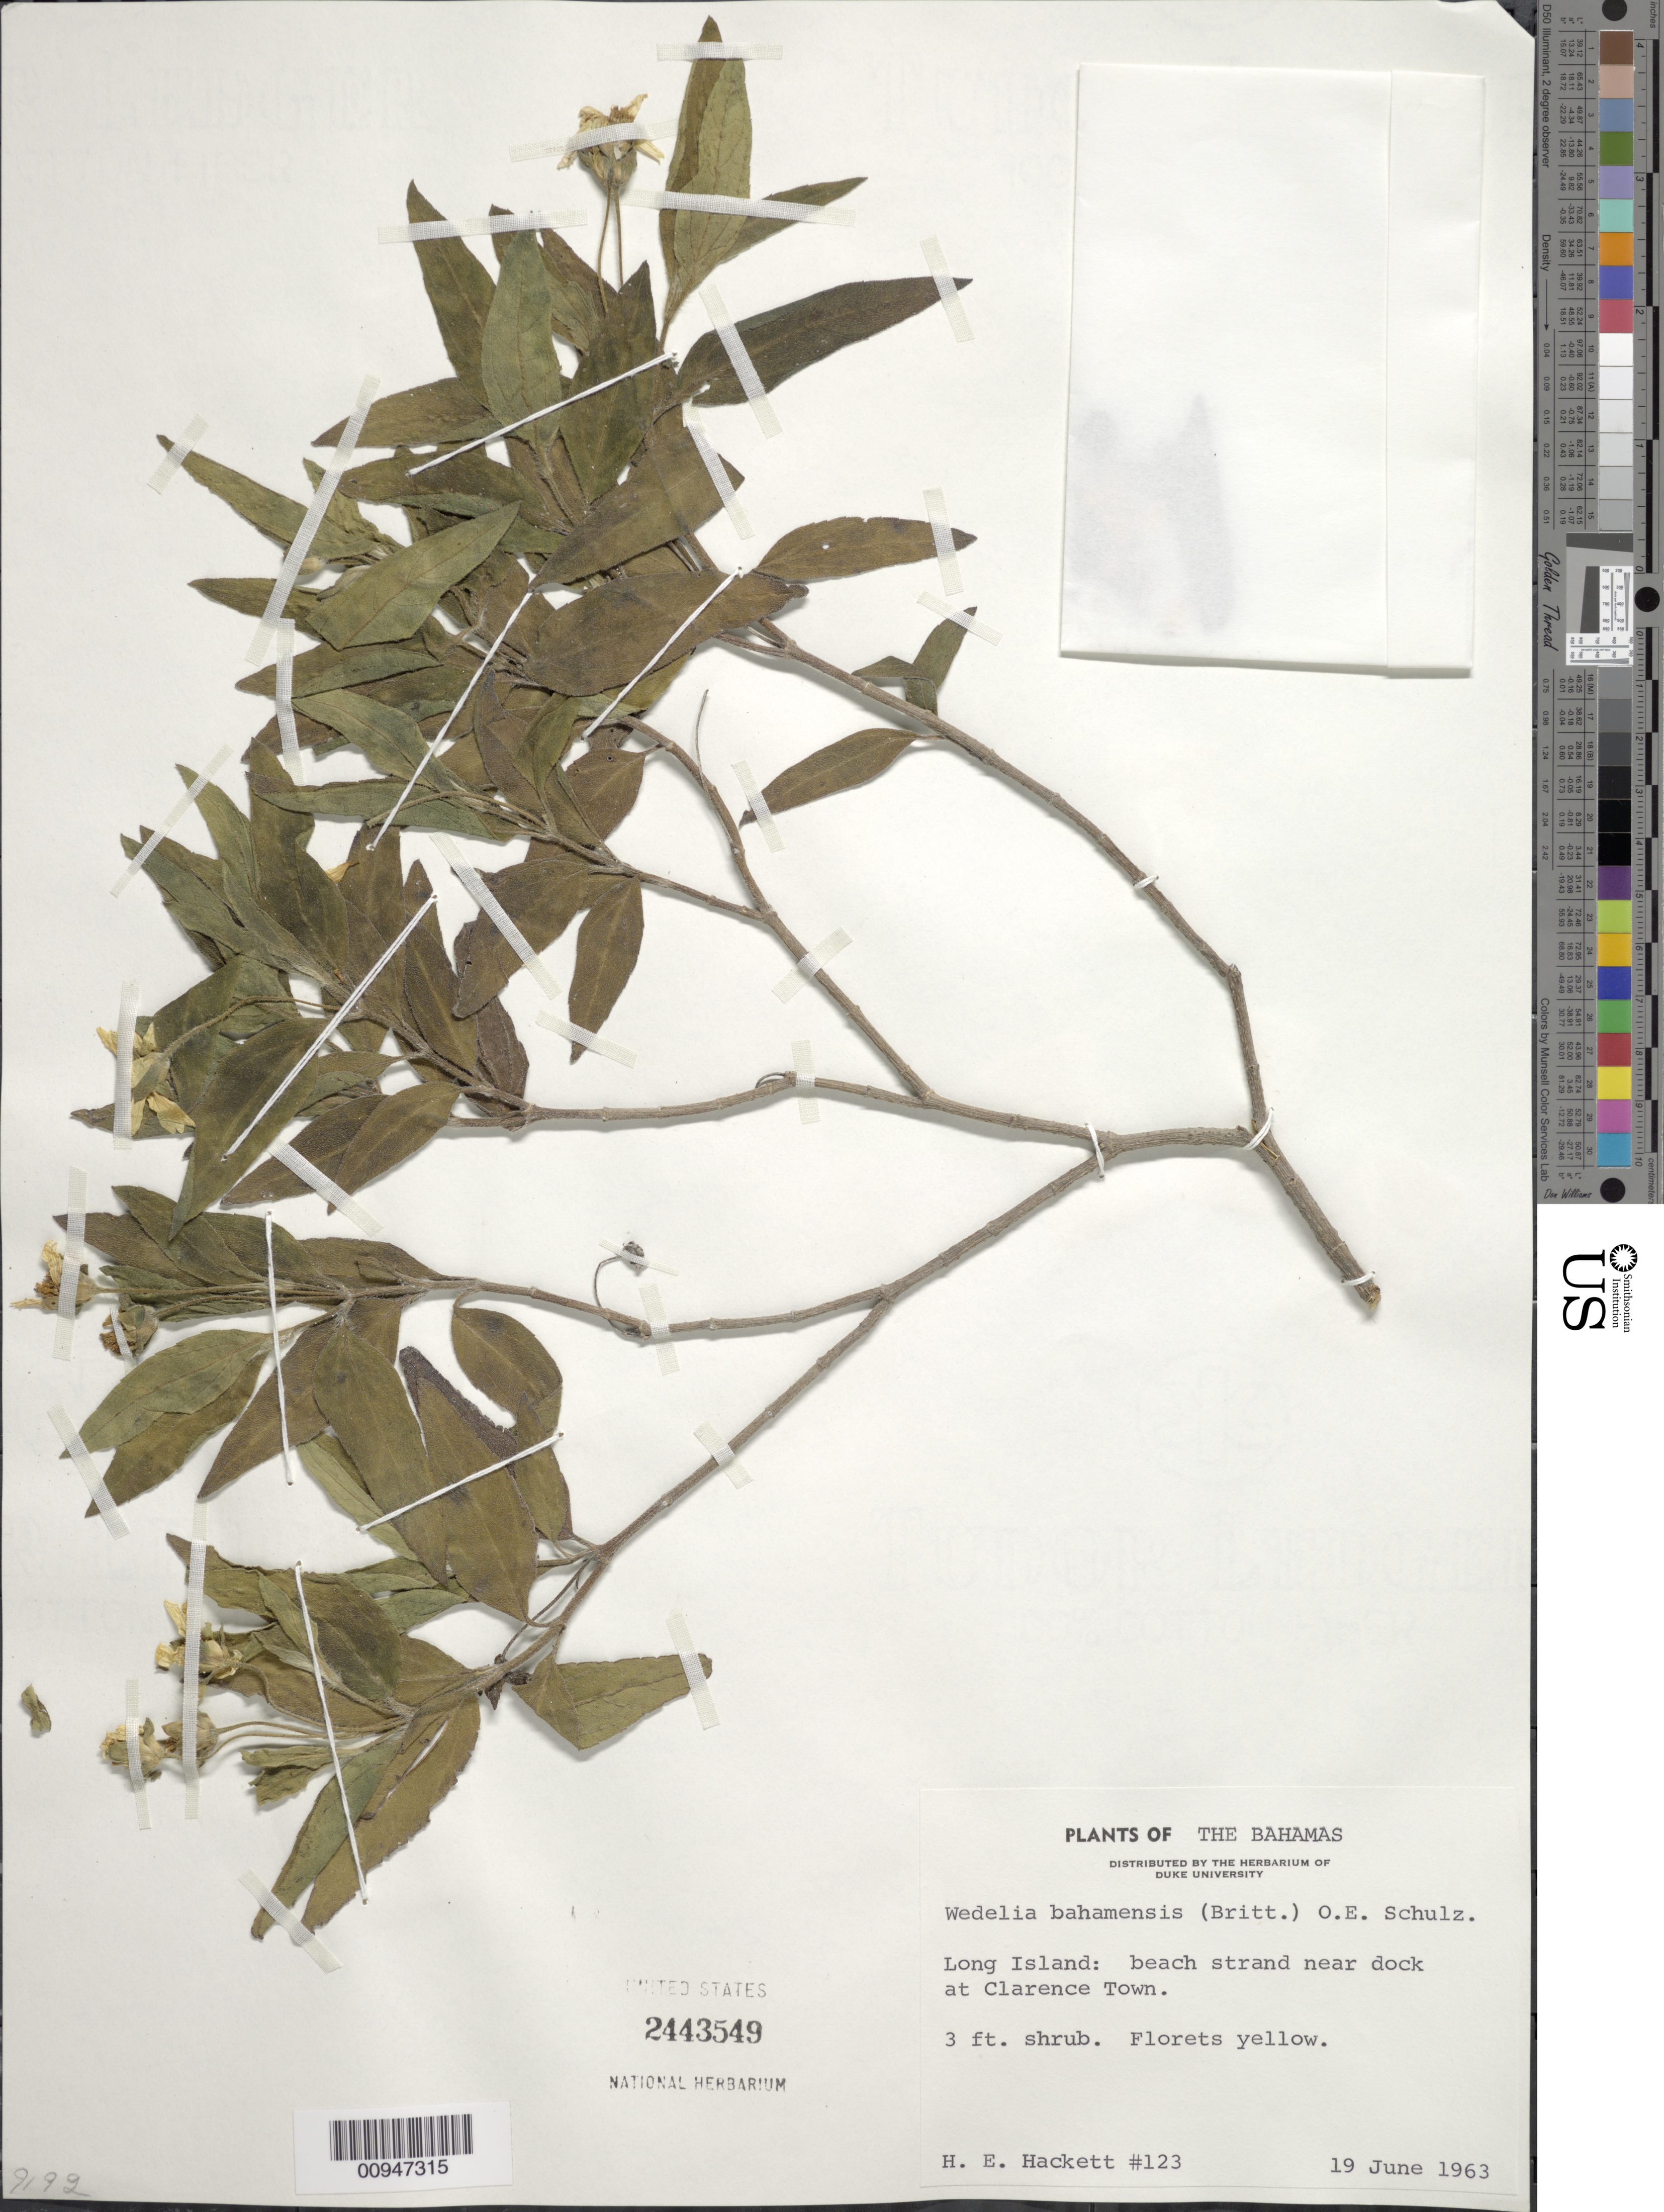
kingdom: Plantae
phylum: Tracheophyta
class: Magnoliopsida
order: Asterales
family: Asteraceae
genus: Wedelia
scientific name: Wedelia bahiensis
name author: H. Rob.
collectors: H. E. Hackett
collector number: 123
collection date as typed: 19 Jun 1963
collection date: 1963-06-19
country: Bahamas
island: Long Island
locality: At Clarence Town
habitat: Beach strand near dock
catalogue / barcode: US 2443549